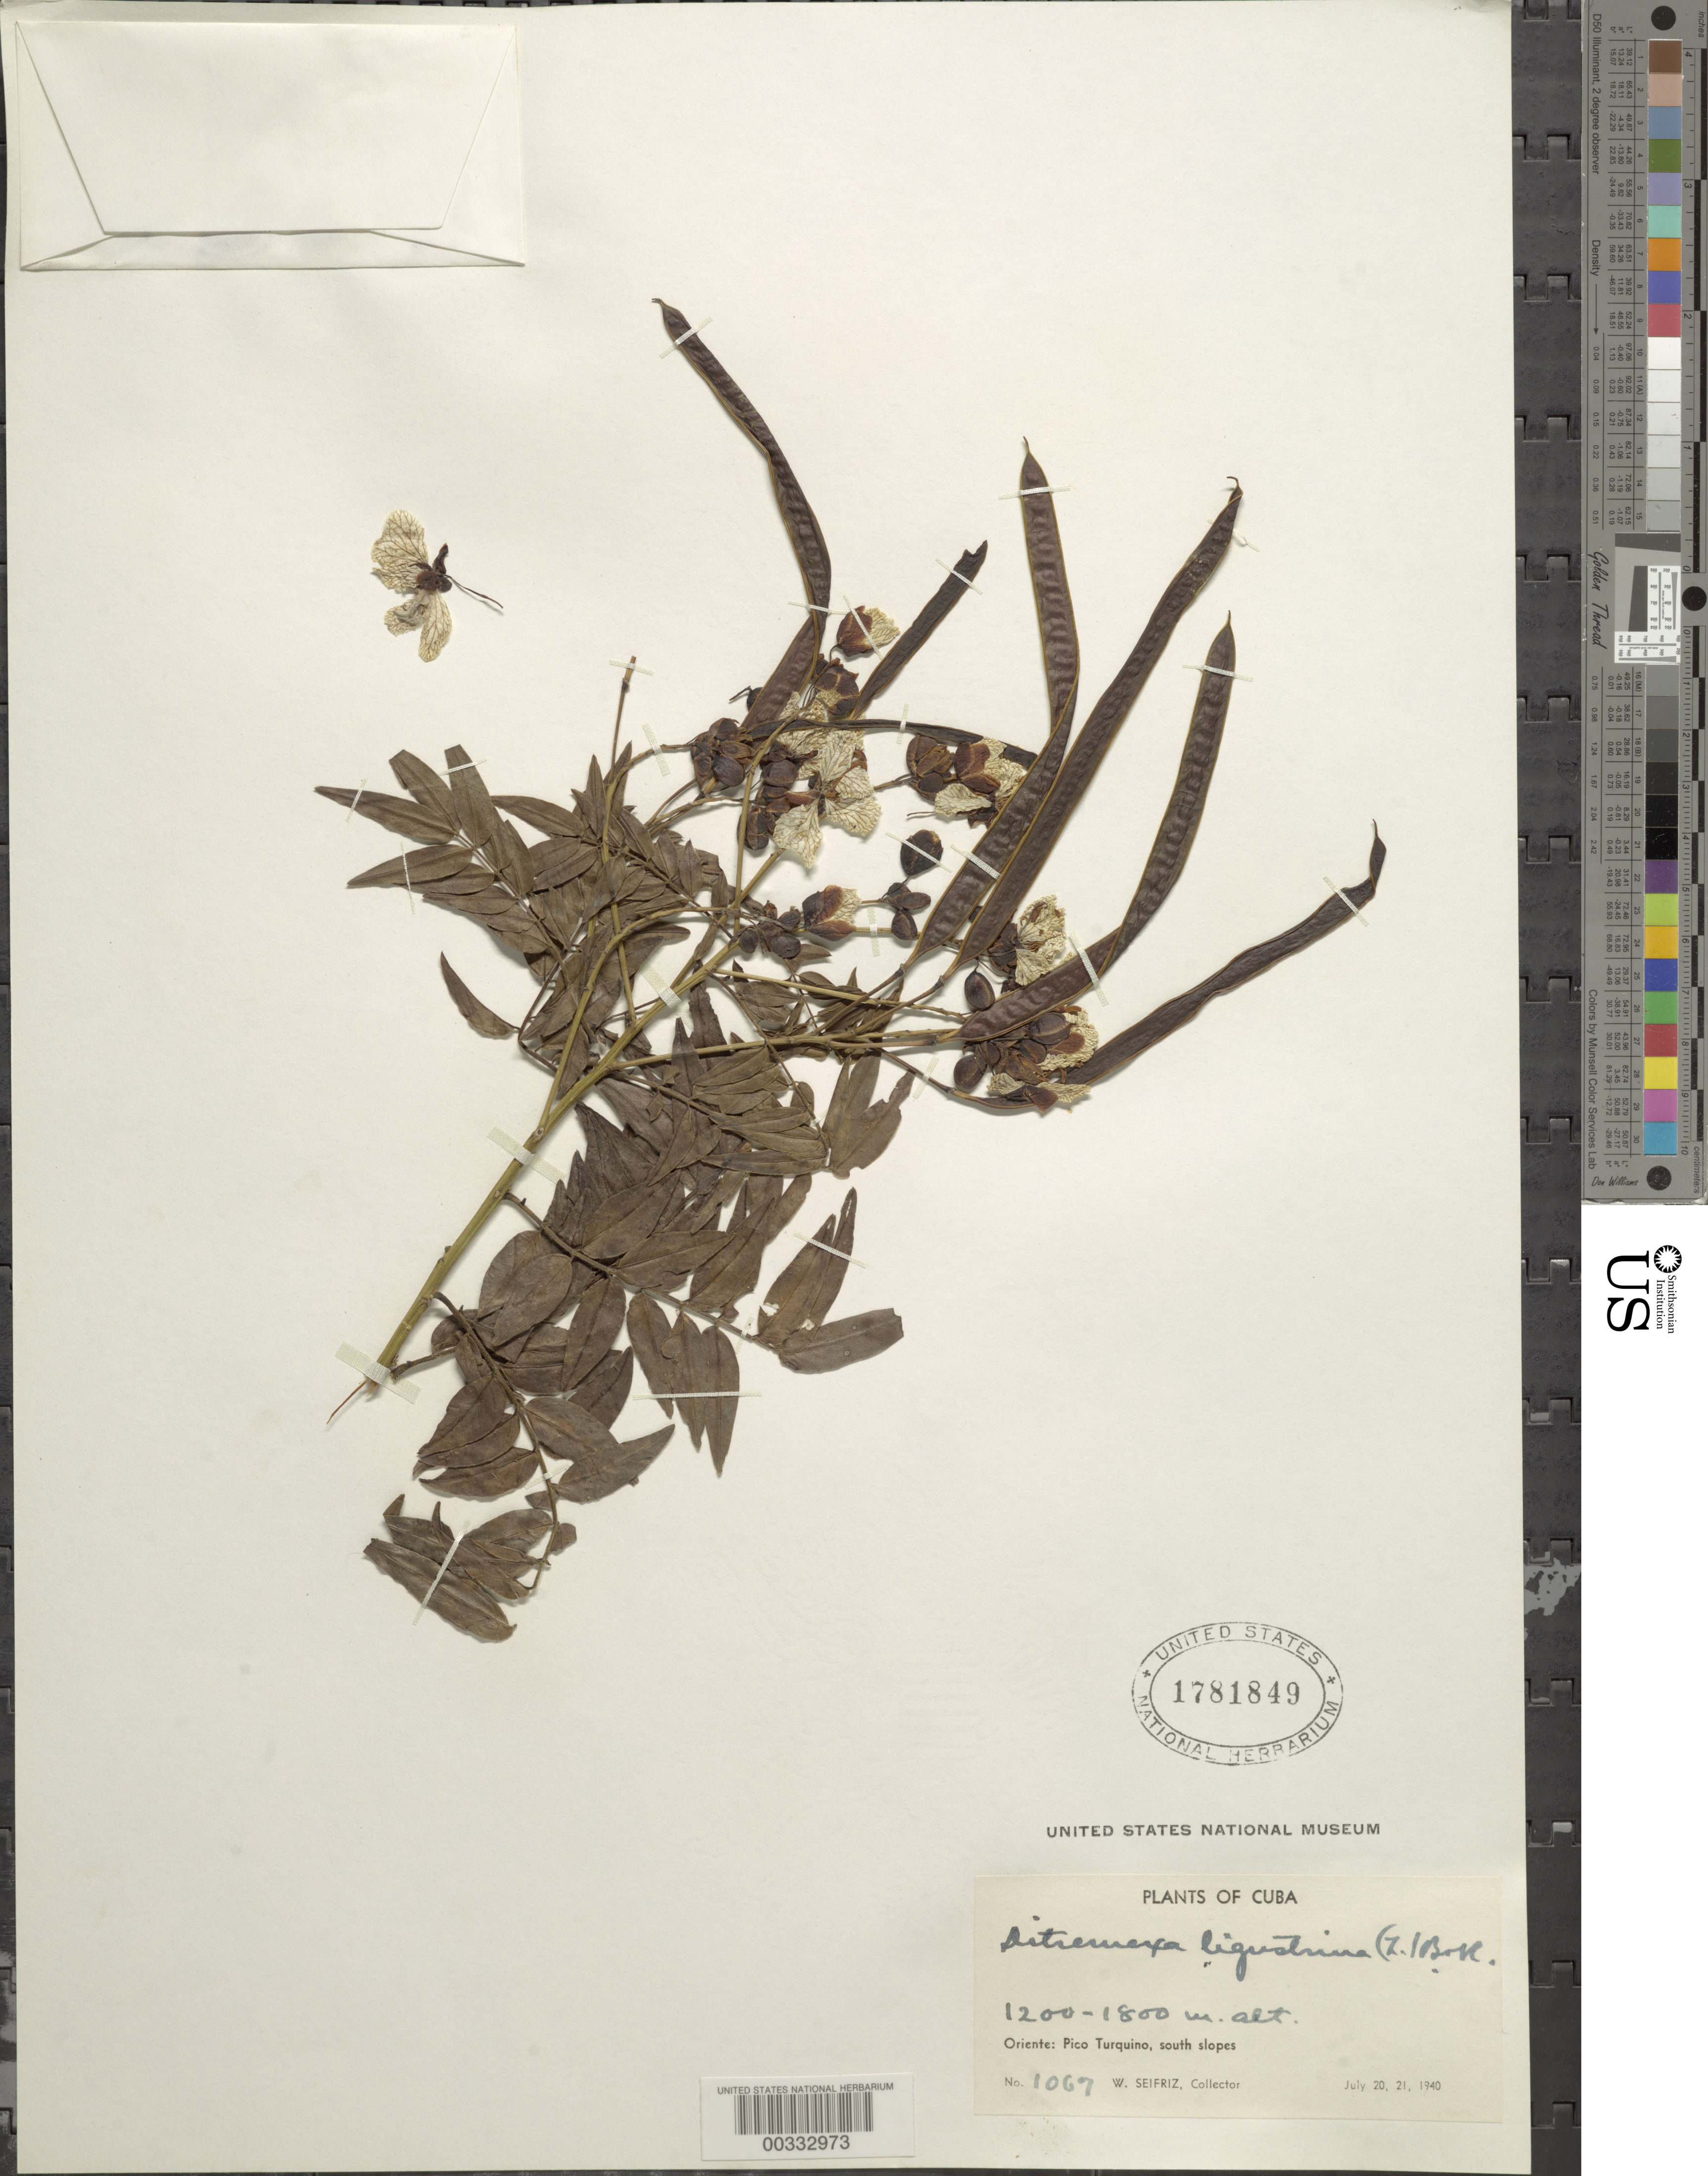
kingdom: Plantae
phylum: Tracheophyta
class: Magnoliopsida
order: Fabales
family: Fabaceae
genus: Senna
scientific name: Senna ligustrina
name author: (L.) H.S. Irwin & Barneby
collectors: W. Seifriz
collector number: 1067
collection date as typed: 20 Jul 1940 and 21 Jul 1940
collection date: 1940-07-20,1940-07-21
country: Cuba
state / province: Oriente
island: Greater Antilles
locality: Pico turquino, s slopes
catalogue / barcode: US 1781849